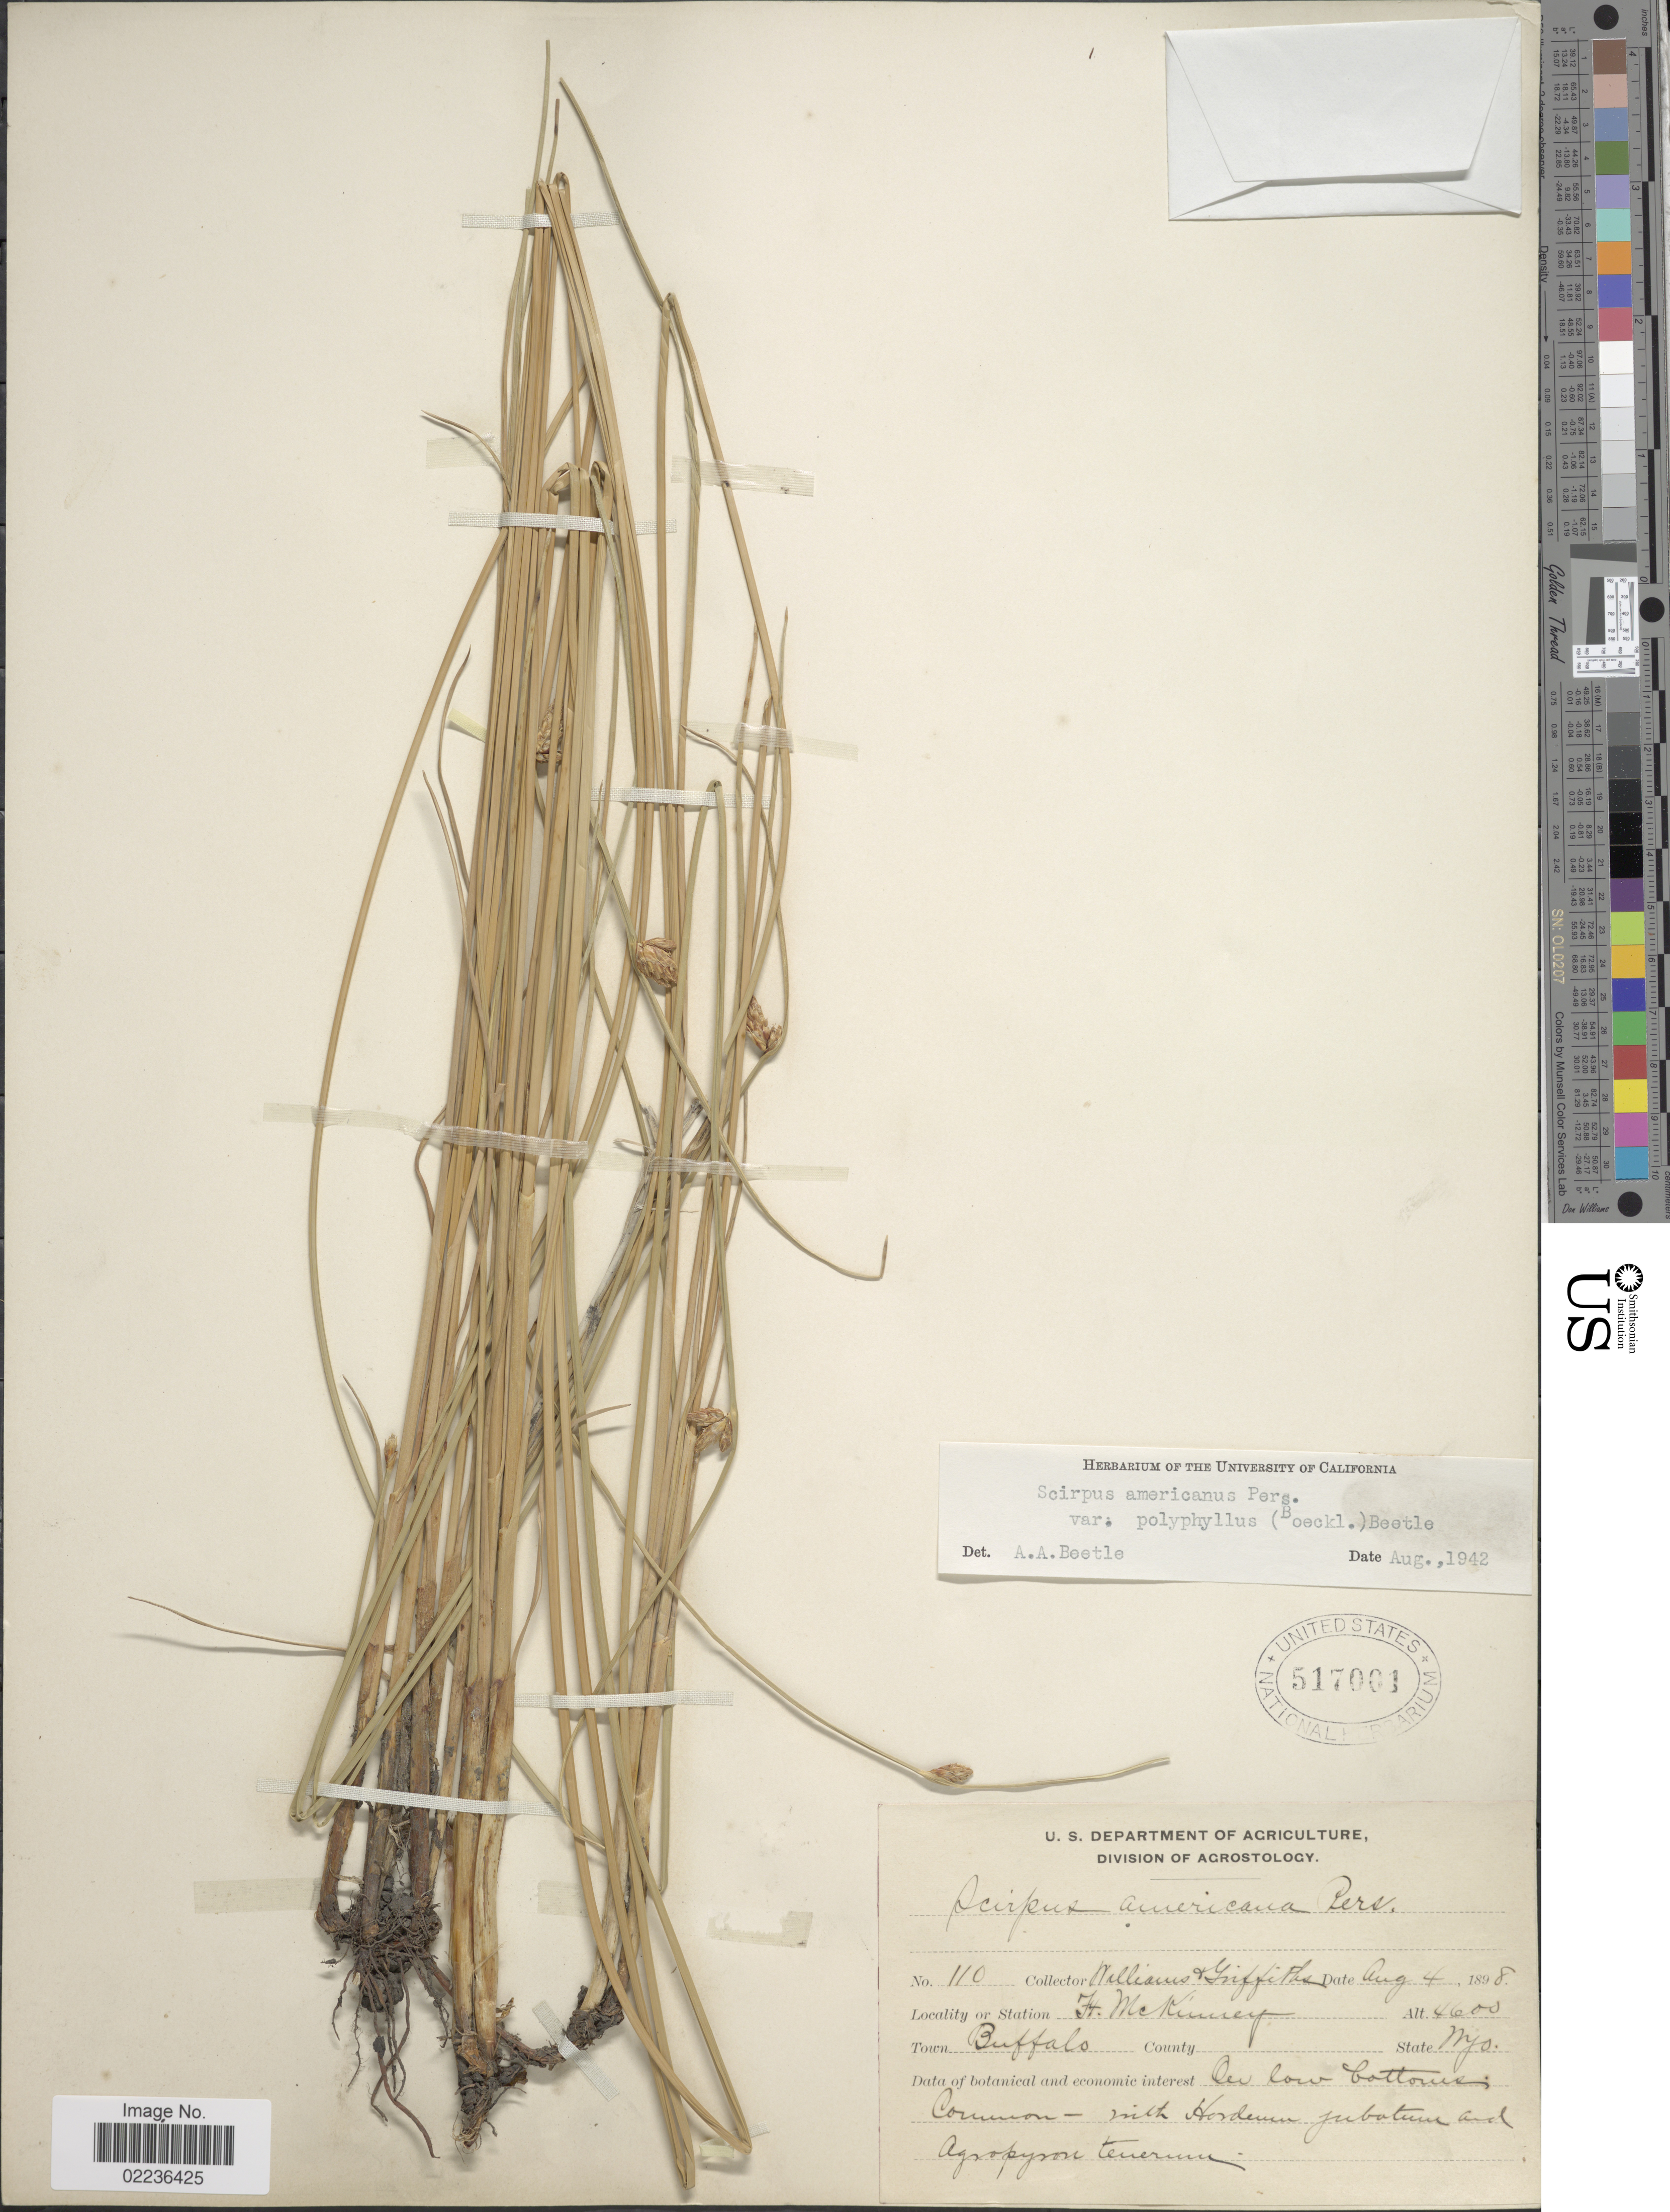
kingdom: Plantae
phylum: Tracheophyta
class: Liliopsida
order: Poales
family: Cyperaceae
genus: Schoenoplectus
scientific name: Schoenoplectus pungens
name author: (Vahl) Palla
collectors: -- Williams & -- Griffiths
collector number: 110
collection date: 1898-08-04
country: United States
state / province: Wyoming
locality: Ft. Mckinney, Town Buffalo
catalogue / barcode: US 517001